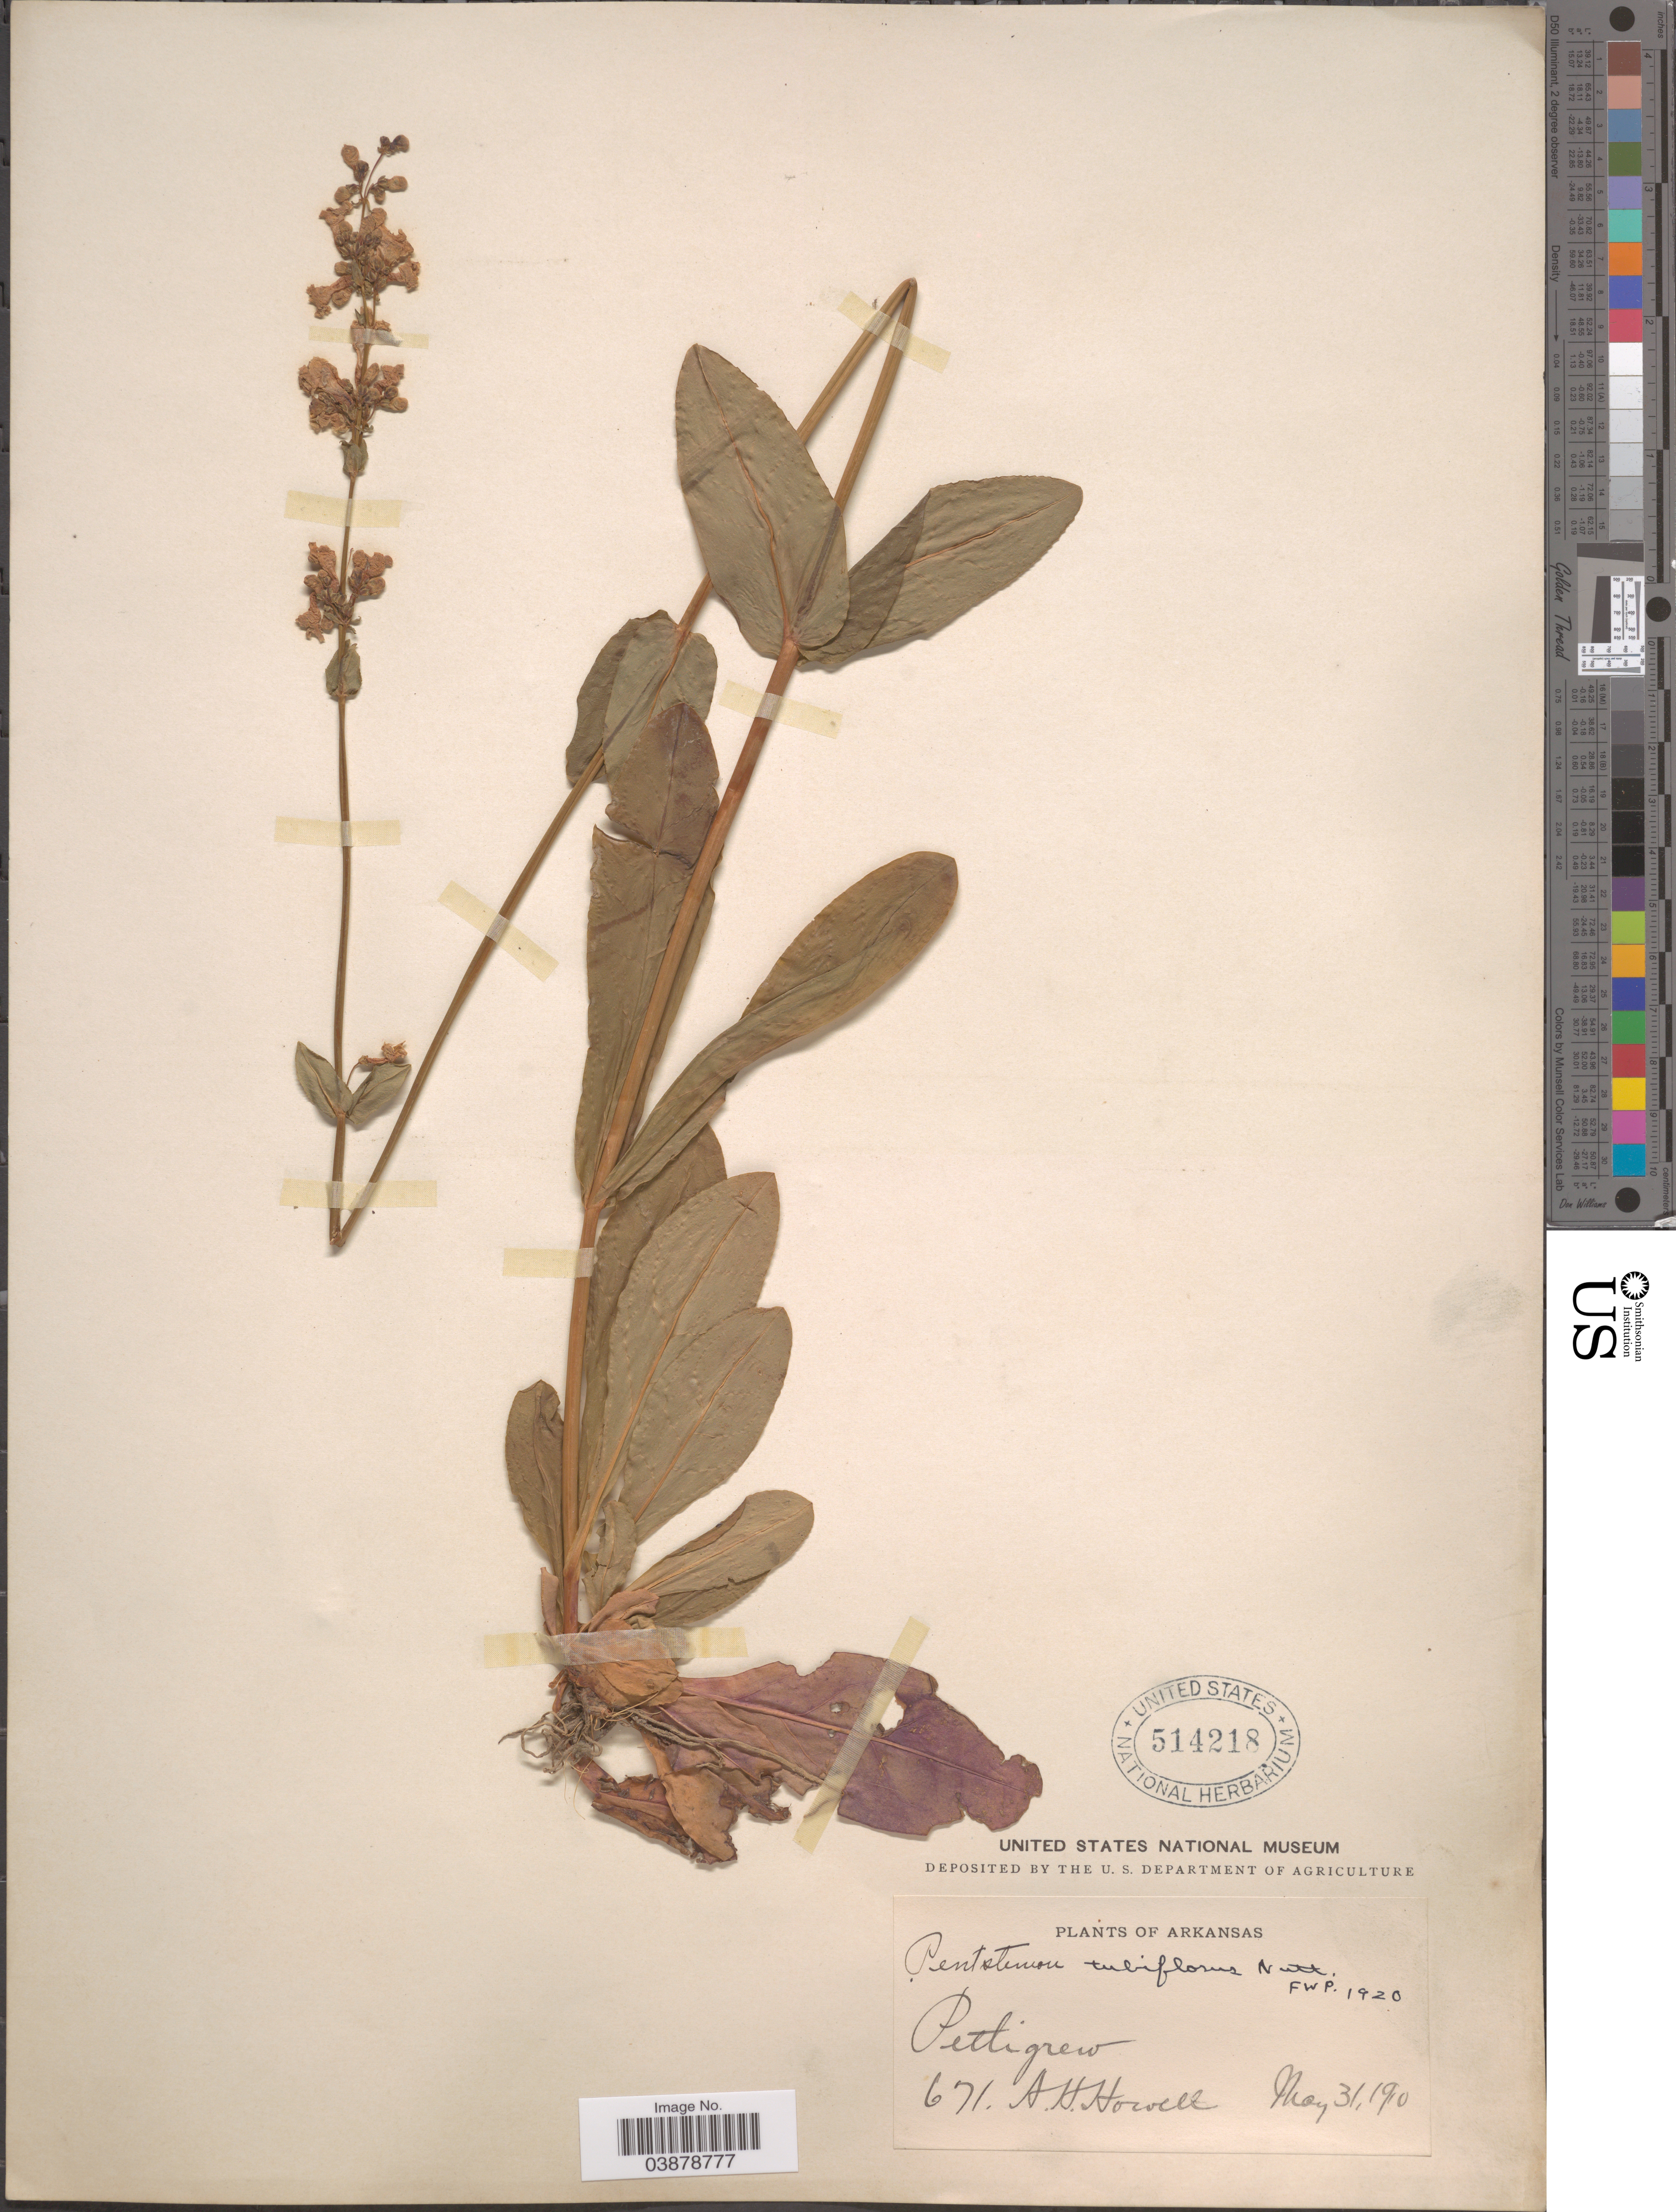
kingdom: Plantae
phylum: Tracheophyta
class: Magnoliopsida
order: Lamiales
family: Plantaginaceae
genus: Penstemon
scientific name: Penstemon tubaeflorus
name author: Nutt.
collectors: A. Howell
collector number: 671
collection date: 1910-05-31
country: United States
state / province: Arkansas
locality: Pettigrew.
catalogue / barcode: US 514218